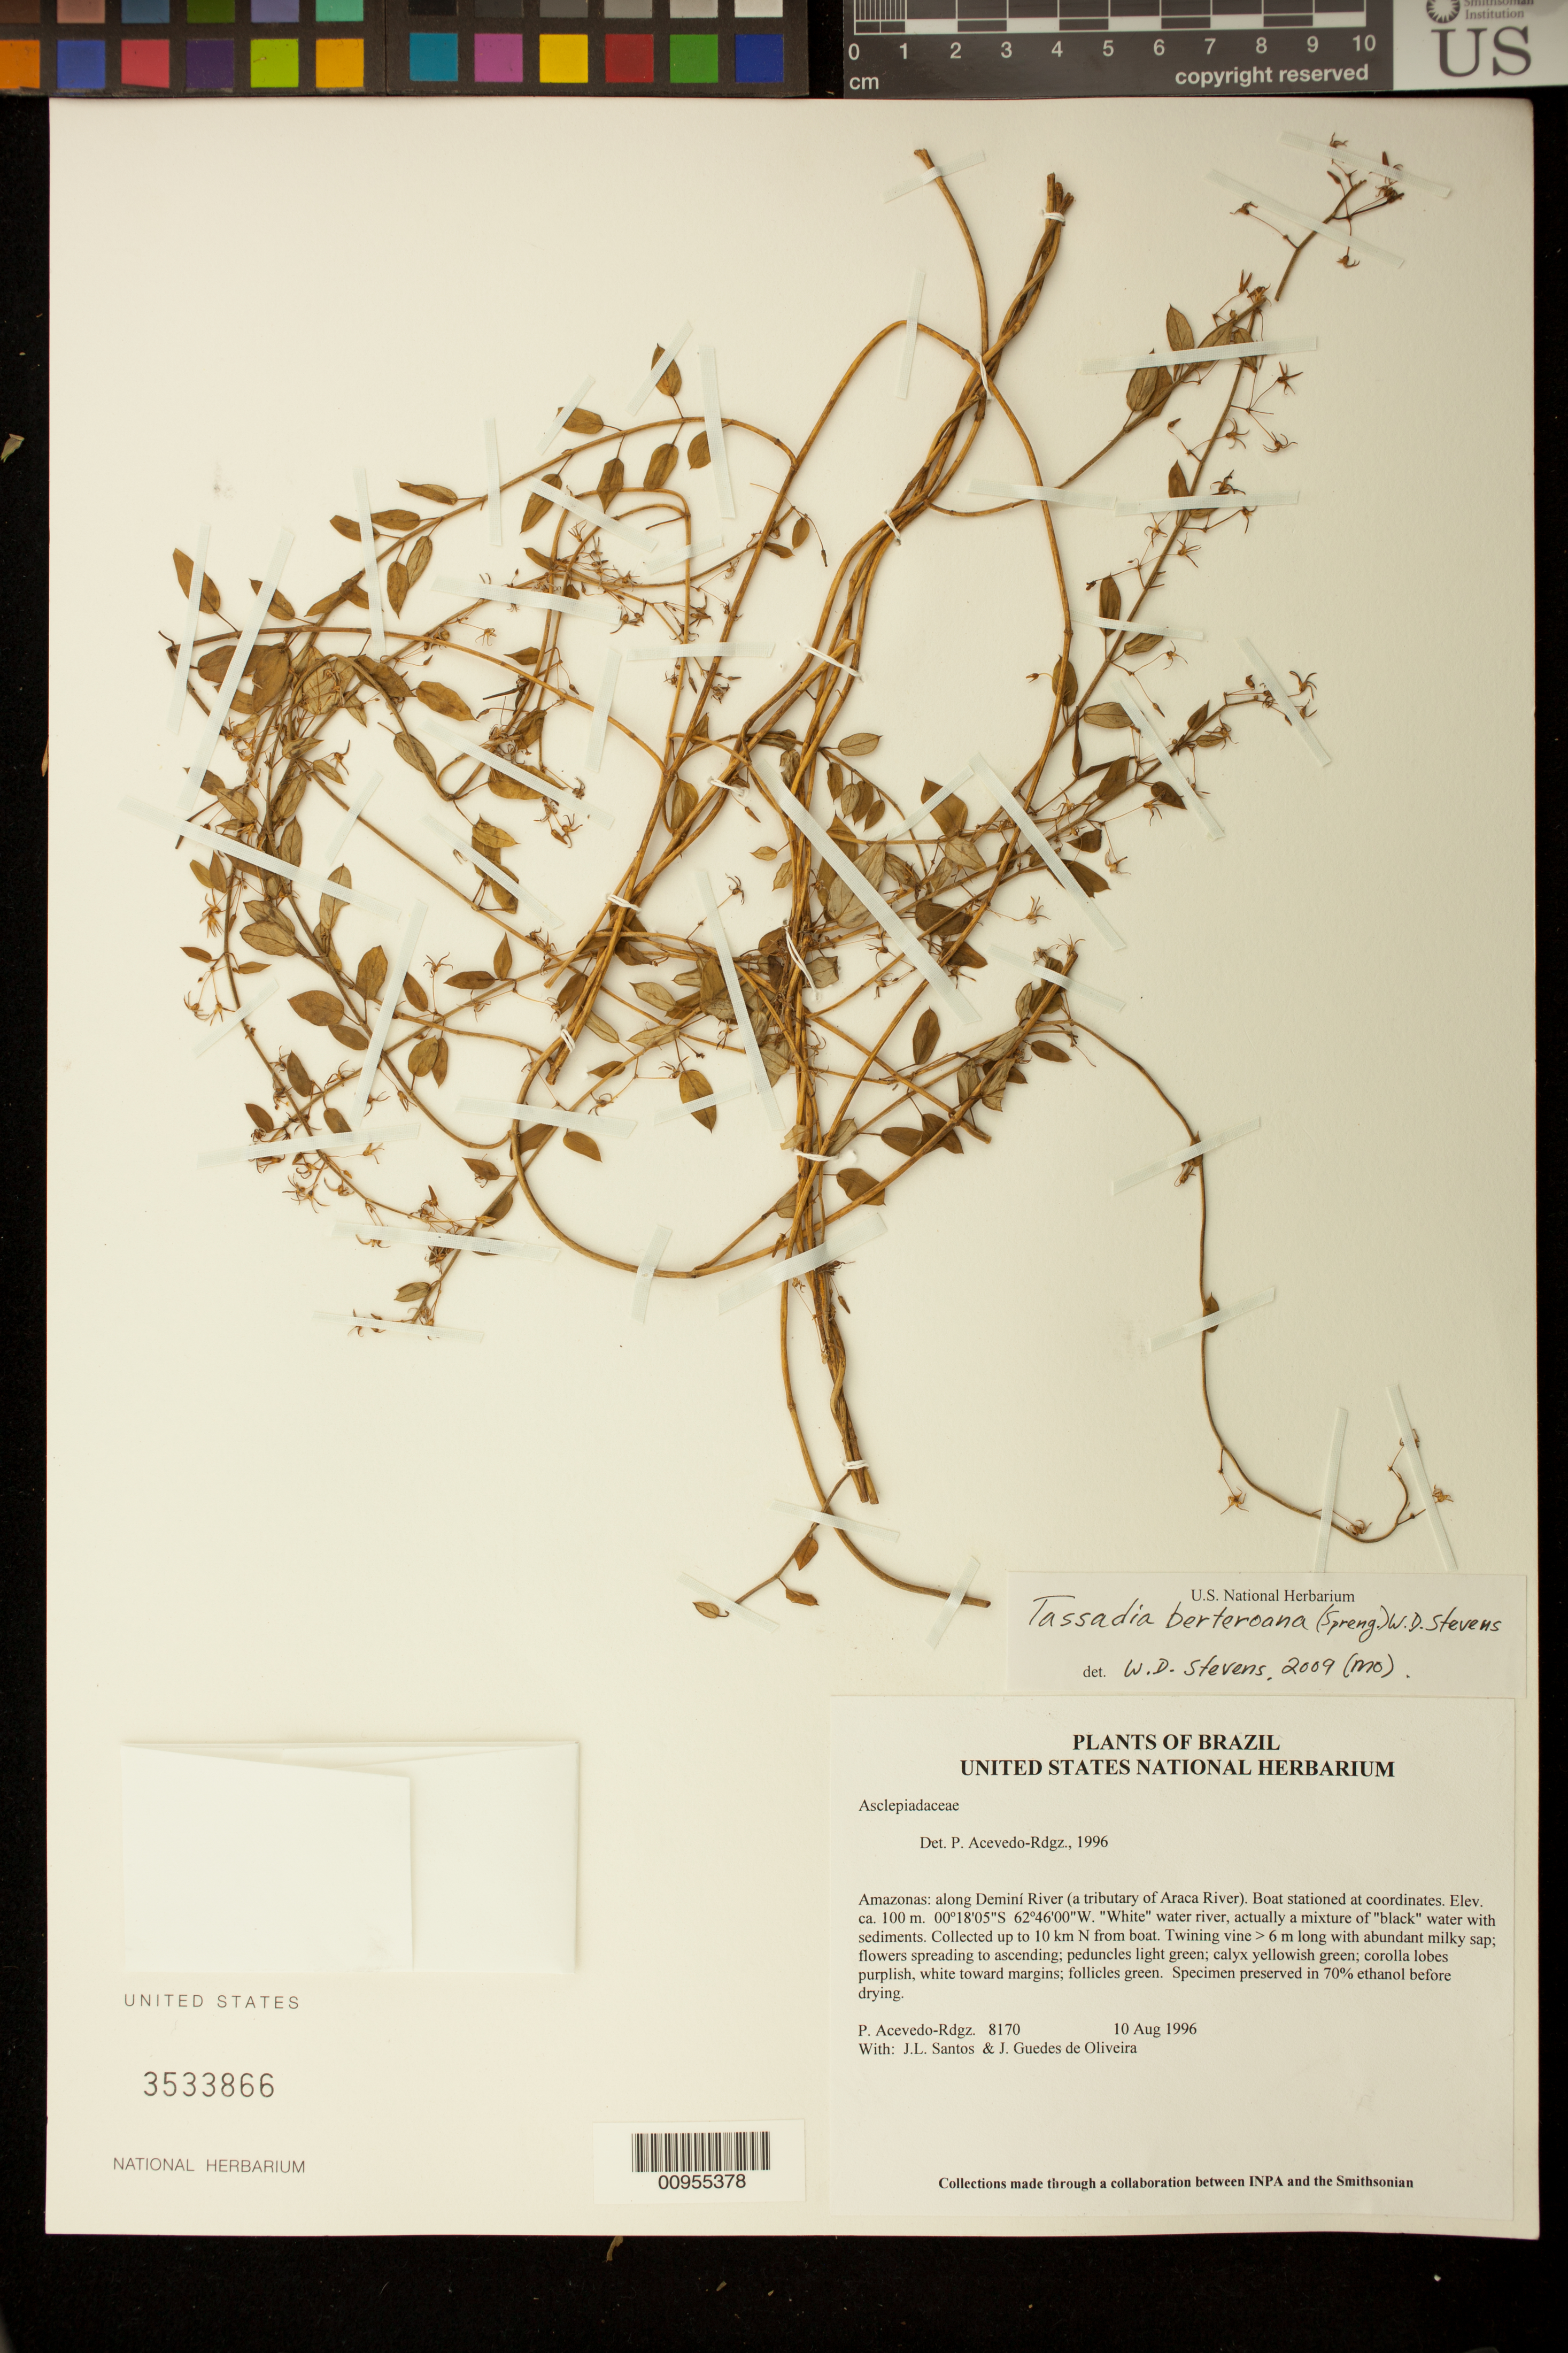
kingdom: Plantae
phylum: Tracheophyta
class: Magnoliopsida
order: Gentianales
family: Apocynaceae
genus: Tassadia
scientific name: Tassadia berteroana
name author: (Spreng.) W.D. Stevens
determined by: Stevens, W. Douglas, Missouri Botanical Garden (MO)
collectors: P. Acevedo-Rodr., J. L. Santos & J. Guedes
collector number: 8170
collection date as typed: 10 Aug 1996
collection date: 1996-08-10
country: Brazil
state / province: Amazonas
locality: Amazonas: along Deminí River (a tributary of Araca River). Boat stationed at coordinates.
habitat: "White" water river, actually a mixture of "black" water with sediments. Collected up to 10 km N from boat.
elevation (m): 100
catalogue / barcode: US 3533866